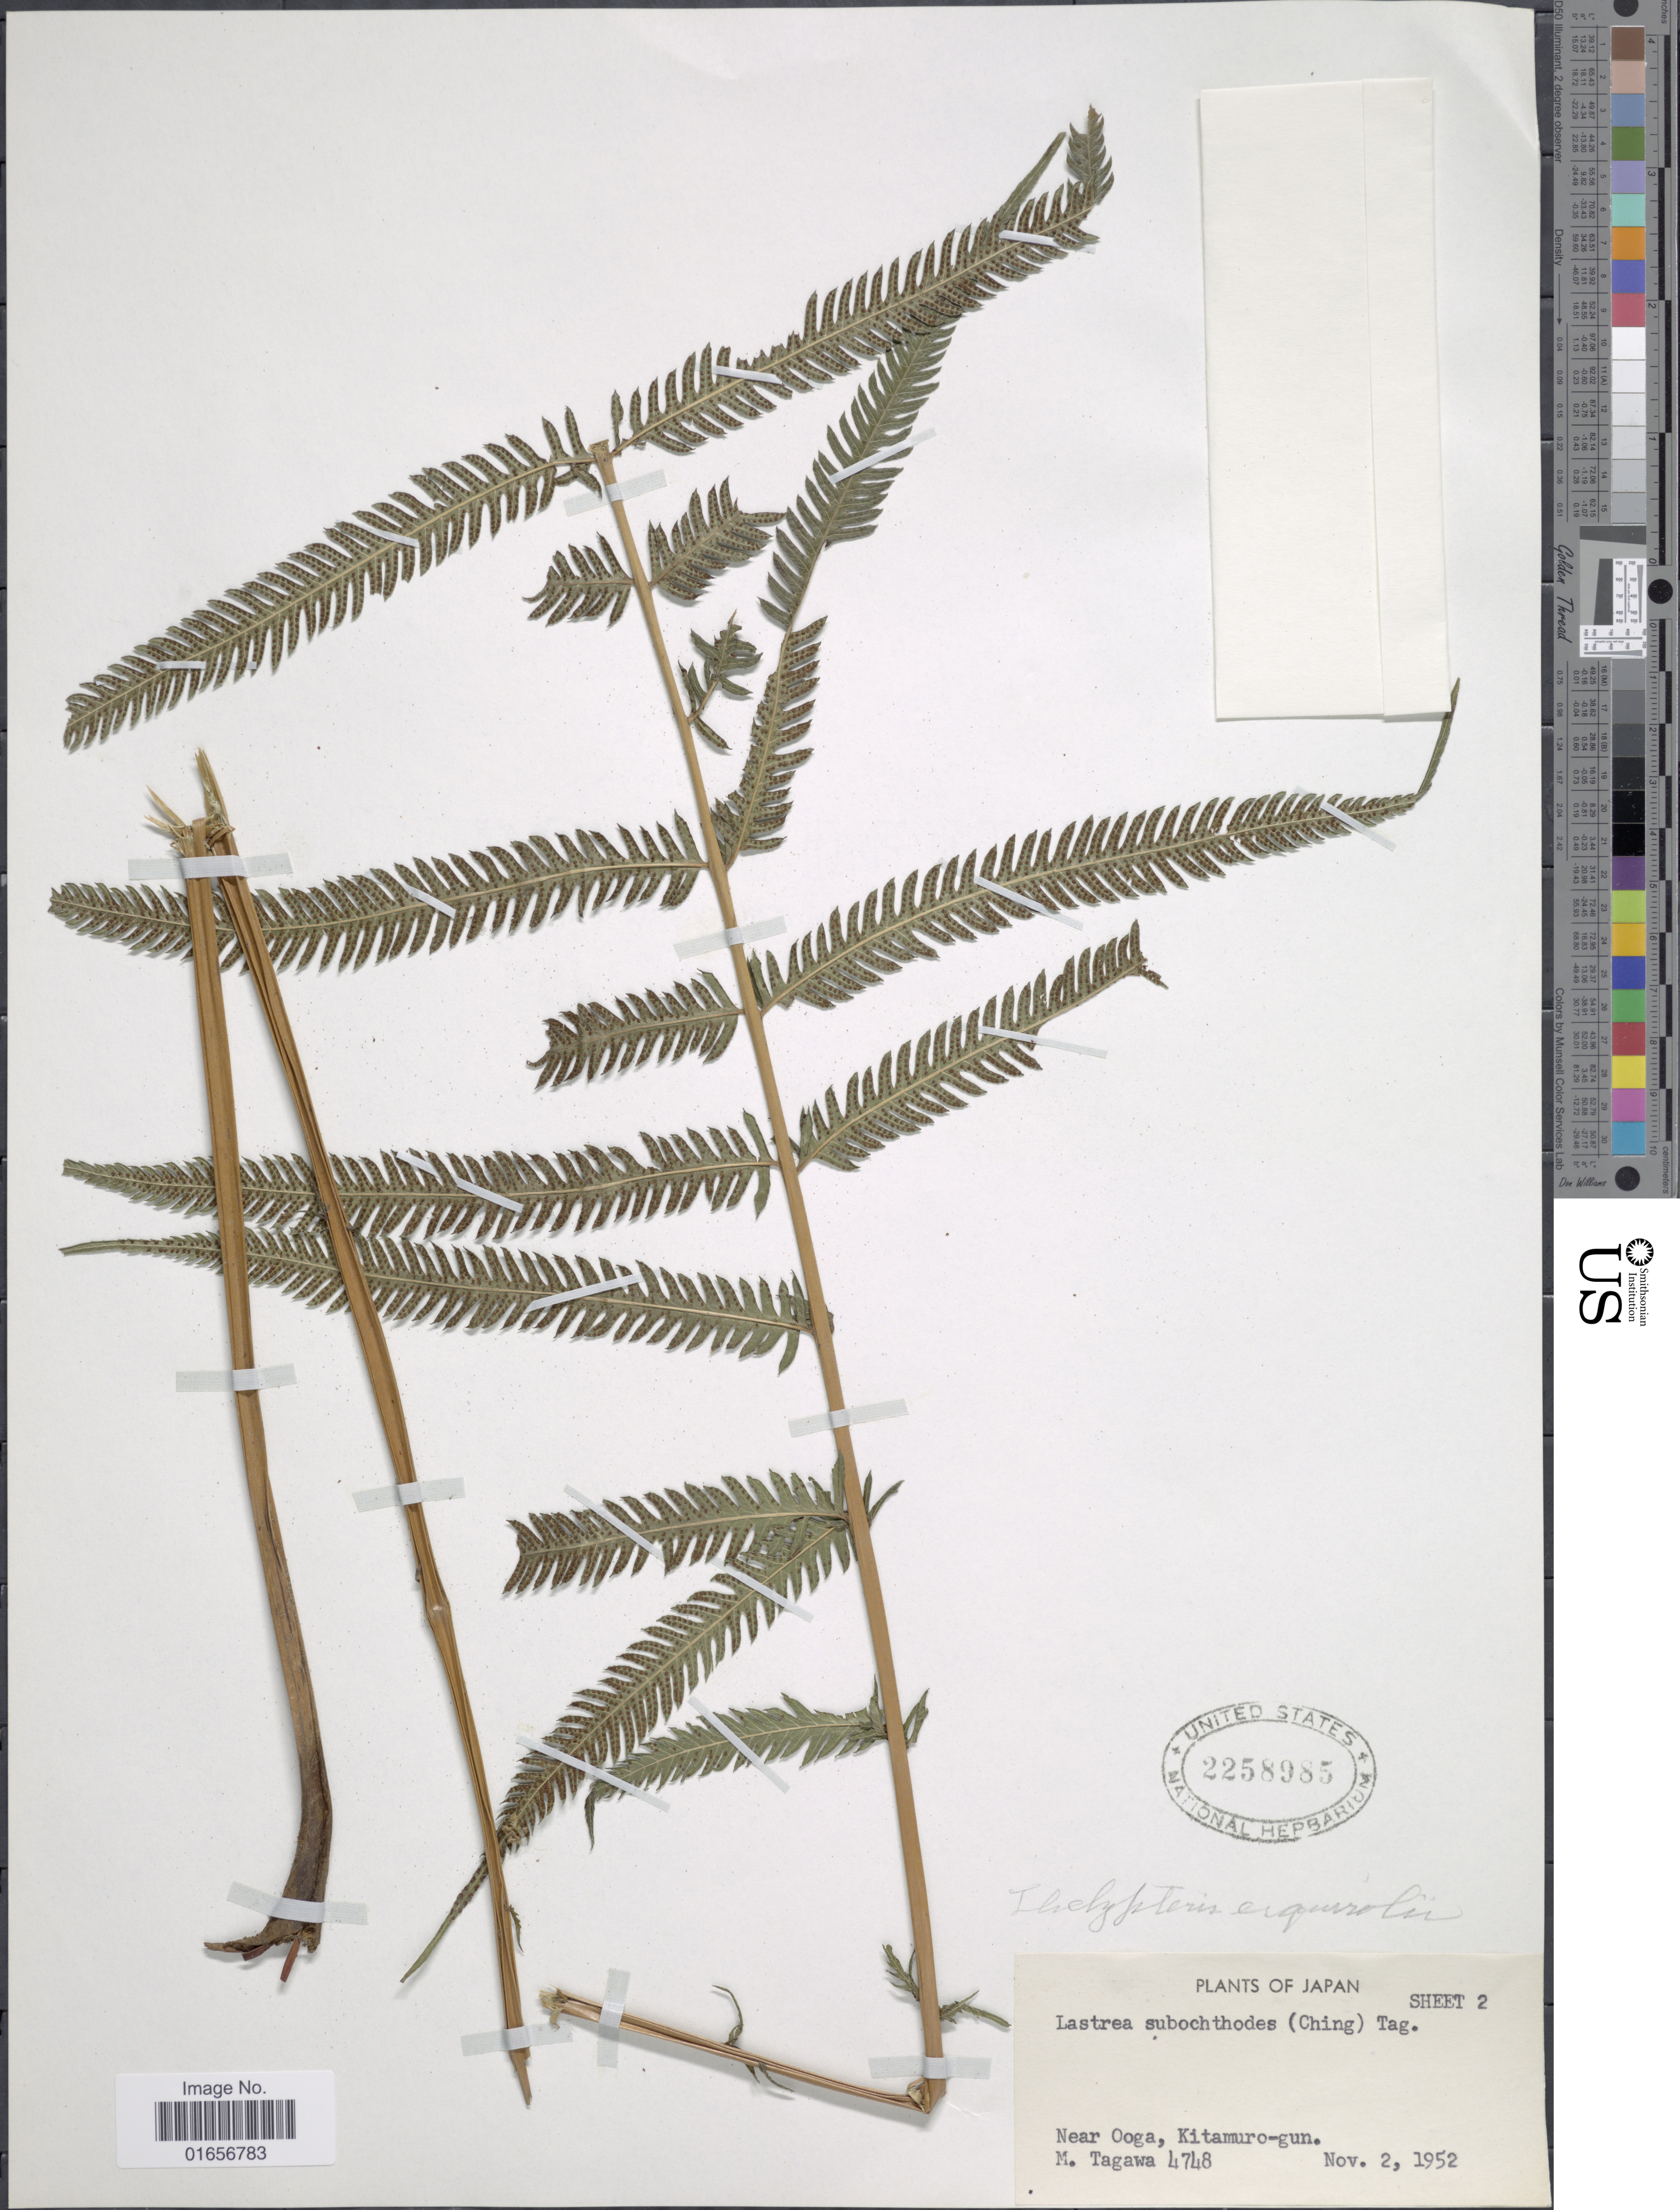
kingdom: Plantae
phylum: Tracheophyta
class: Polypodiopsida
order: Polypodiales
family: Thelypteridaceae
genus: Pseudocyclosorus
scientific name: Pseudocyclosorus esquirolii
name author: (Christ) Ching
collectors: M. Tagawa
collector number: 4748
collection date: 1952-11-02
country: Japan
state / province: Mie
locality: Near Ooga, Kitamuro- gun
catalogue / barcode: US 2258985